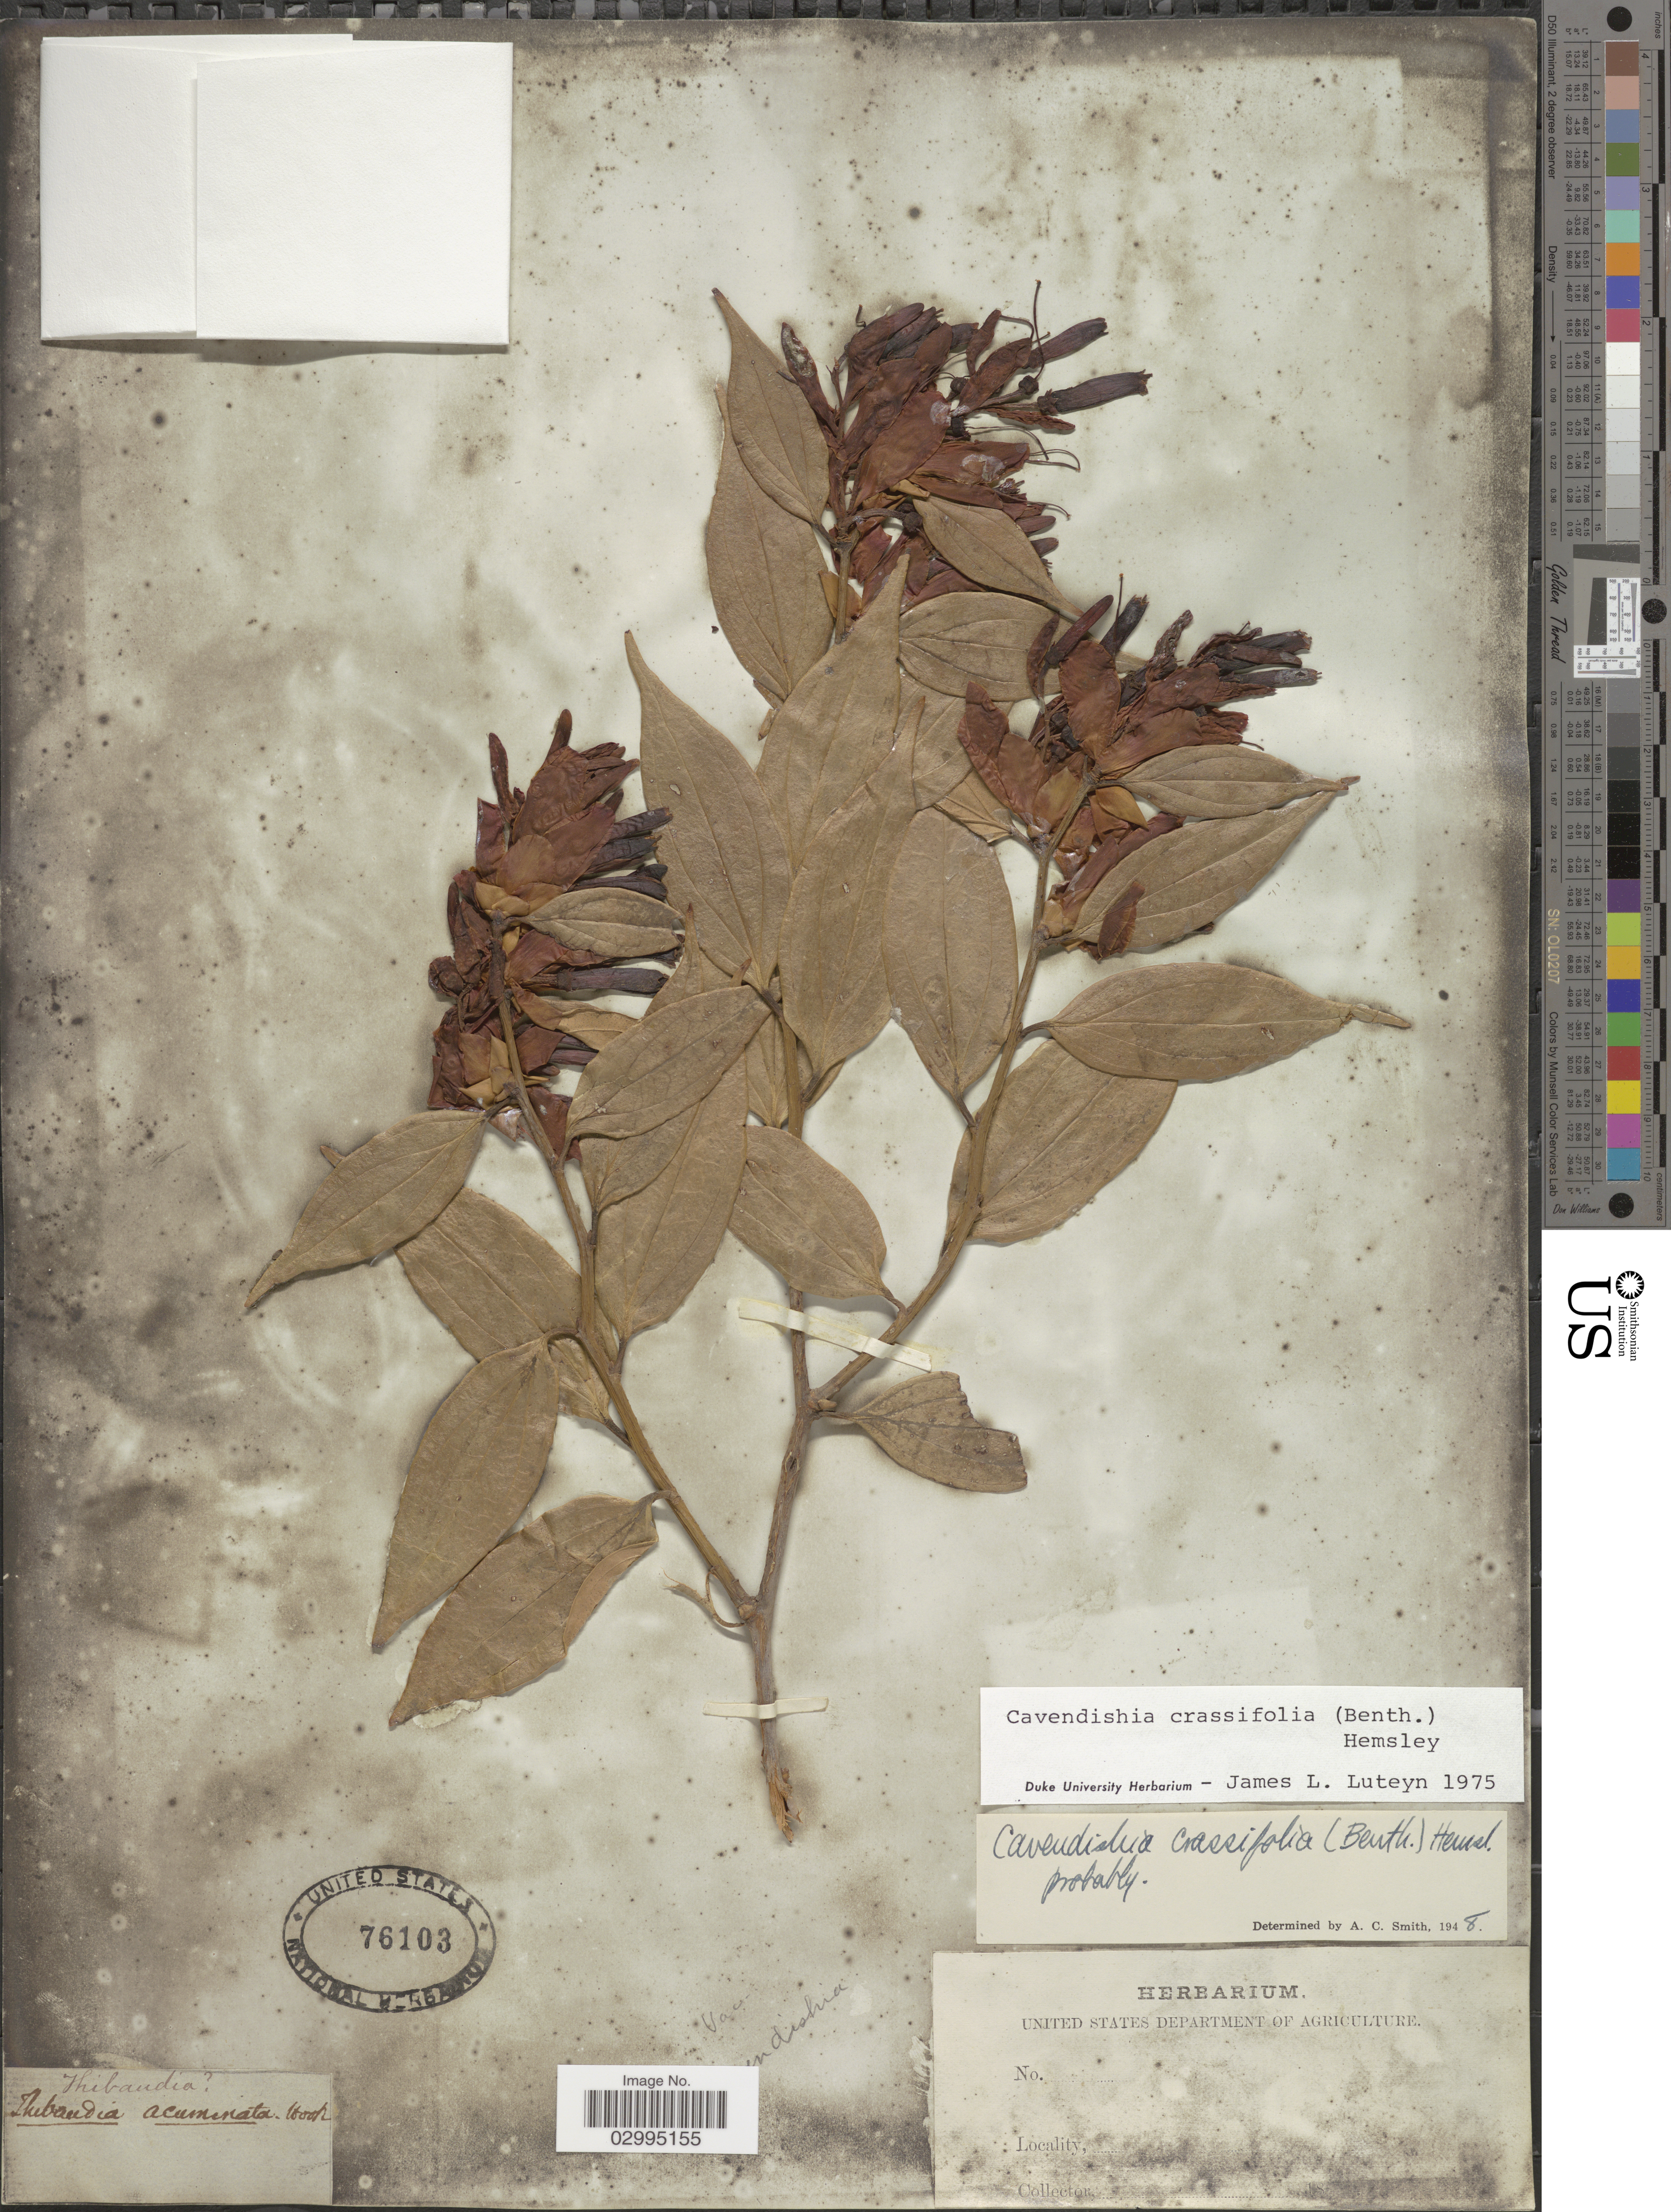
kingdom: Plantae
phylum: Tracheophyta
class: Magnoliopsida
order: Ericales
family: Ericaceae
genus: Cavendishia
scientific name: Cavendishia crassifolia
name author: (Benth.) Hemsl.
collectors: Facchini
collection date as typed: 18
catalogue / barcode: US 76103